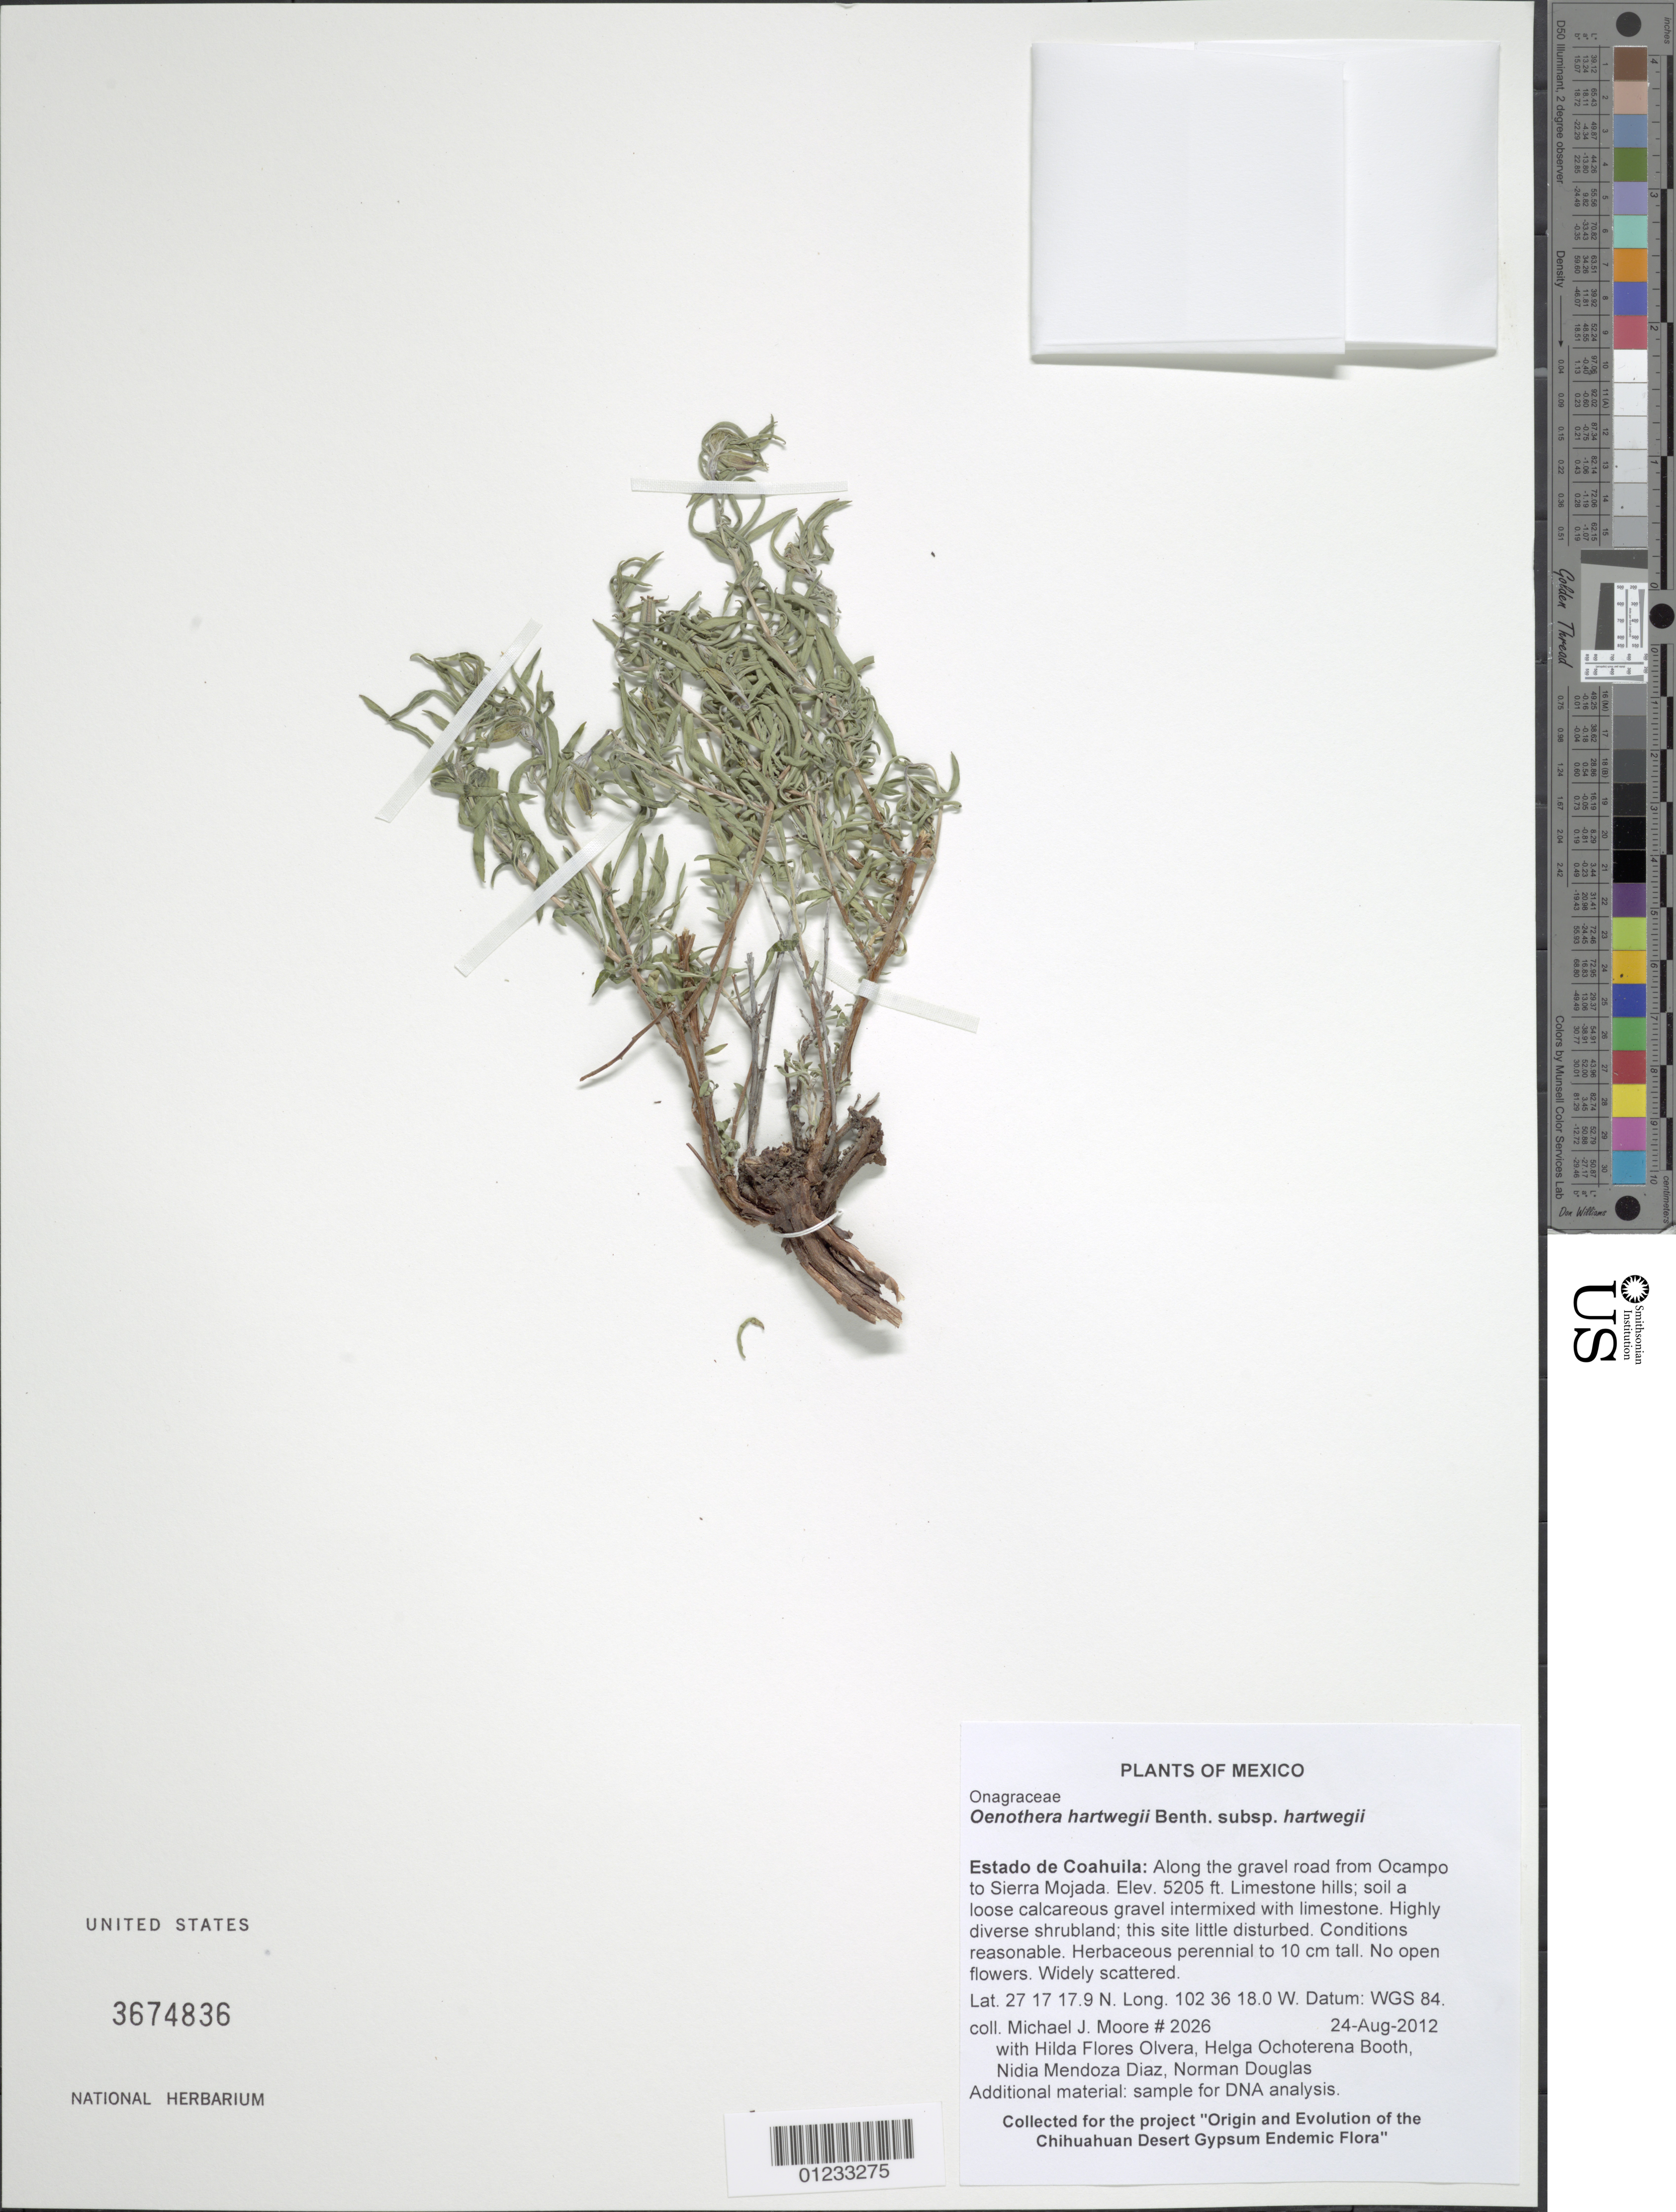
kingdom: Plantae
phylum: Tracheophyta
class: Magnoliopsida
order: Myrtales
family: Onagraceae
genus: Oenothera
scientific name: Oenothera hartwegii subsp. hartwegii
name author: Benth.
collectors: M. J. Moore, H. Flores Olvera, H. Ochoterena-Booth, N. Mendoza Diaz & N. Douglas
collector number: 2026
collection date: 2008-08-23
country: Mexico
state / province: Coahuila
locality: Along the gravel road from Ocampo to Sierra Mojada.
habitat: Limestone hills; soil a loose calcareous gravel intermixed with limestone. Highly diverse shrubland; this site little disturbed. Conditions reasonable.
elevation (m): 1586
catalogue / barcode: US 3674836